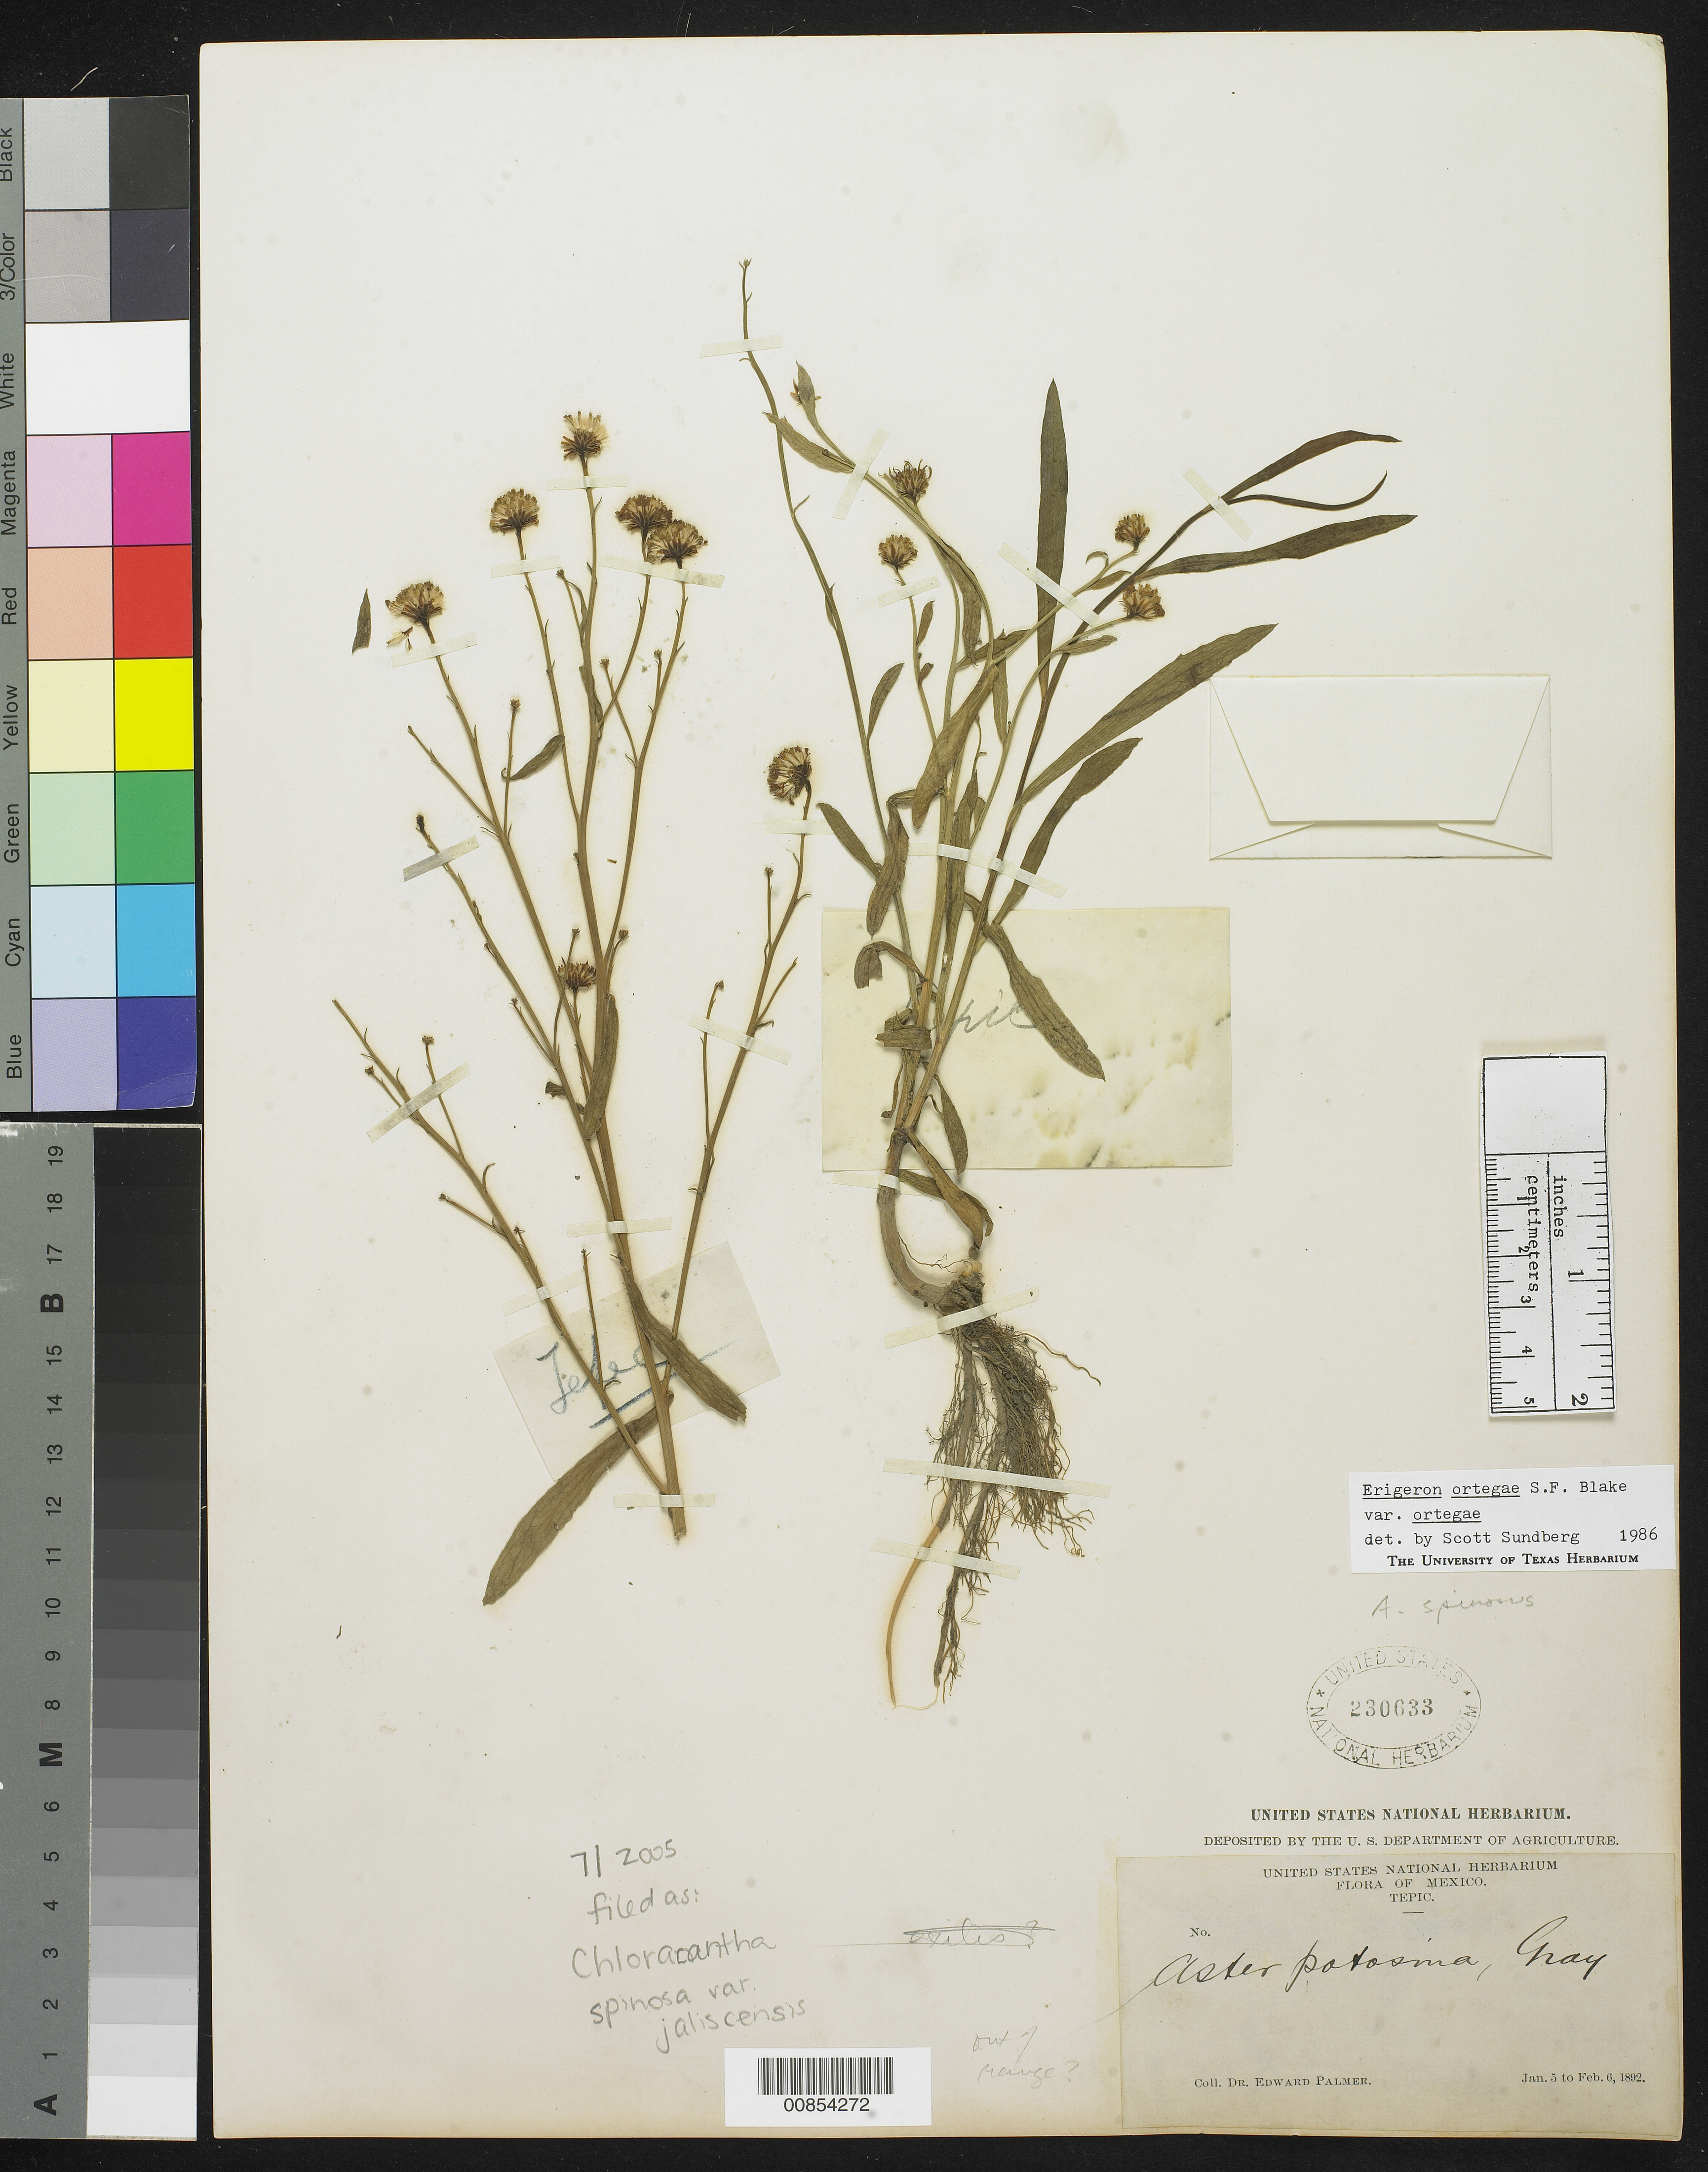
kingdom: Plantae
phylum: Tracheophyta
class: Magnoliopsida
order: Asterales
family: Asteraceae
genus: Chloracantha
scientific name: Chloracantha spinosa var. jaliscensis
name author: (McVaugh) S.D. Sundb.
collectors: E. Palmer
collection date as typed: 05 Jan 1892 to 06 Feb 1892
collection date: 1892-01-05/1892-02-06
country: Mexico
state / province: Nayarit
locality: Tepic, Nayarit.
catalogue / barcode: US 230633